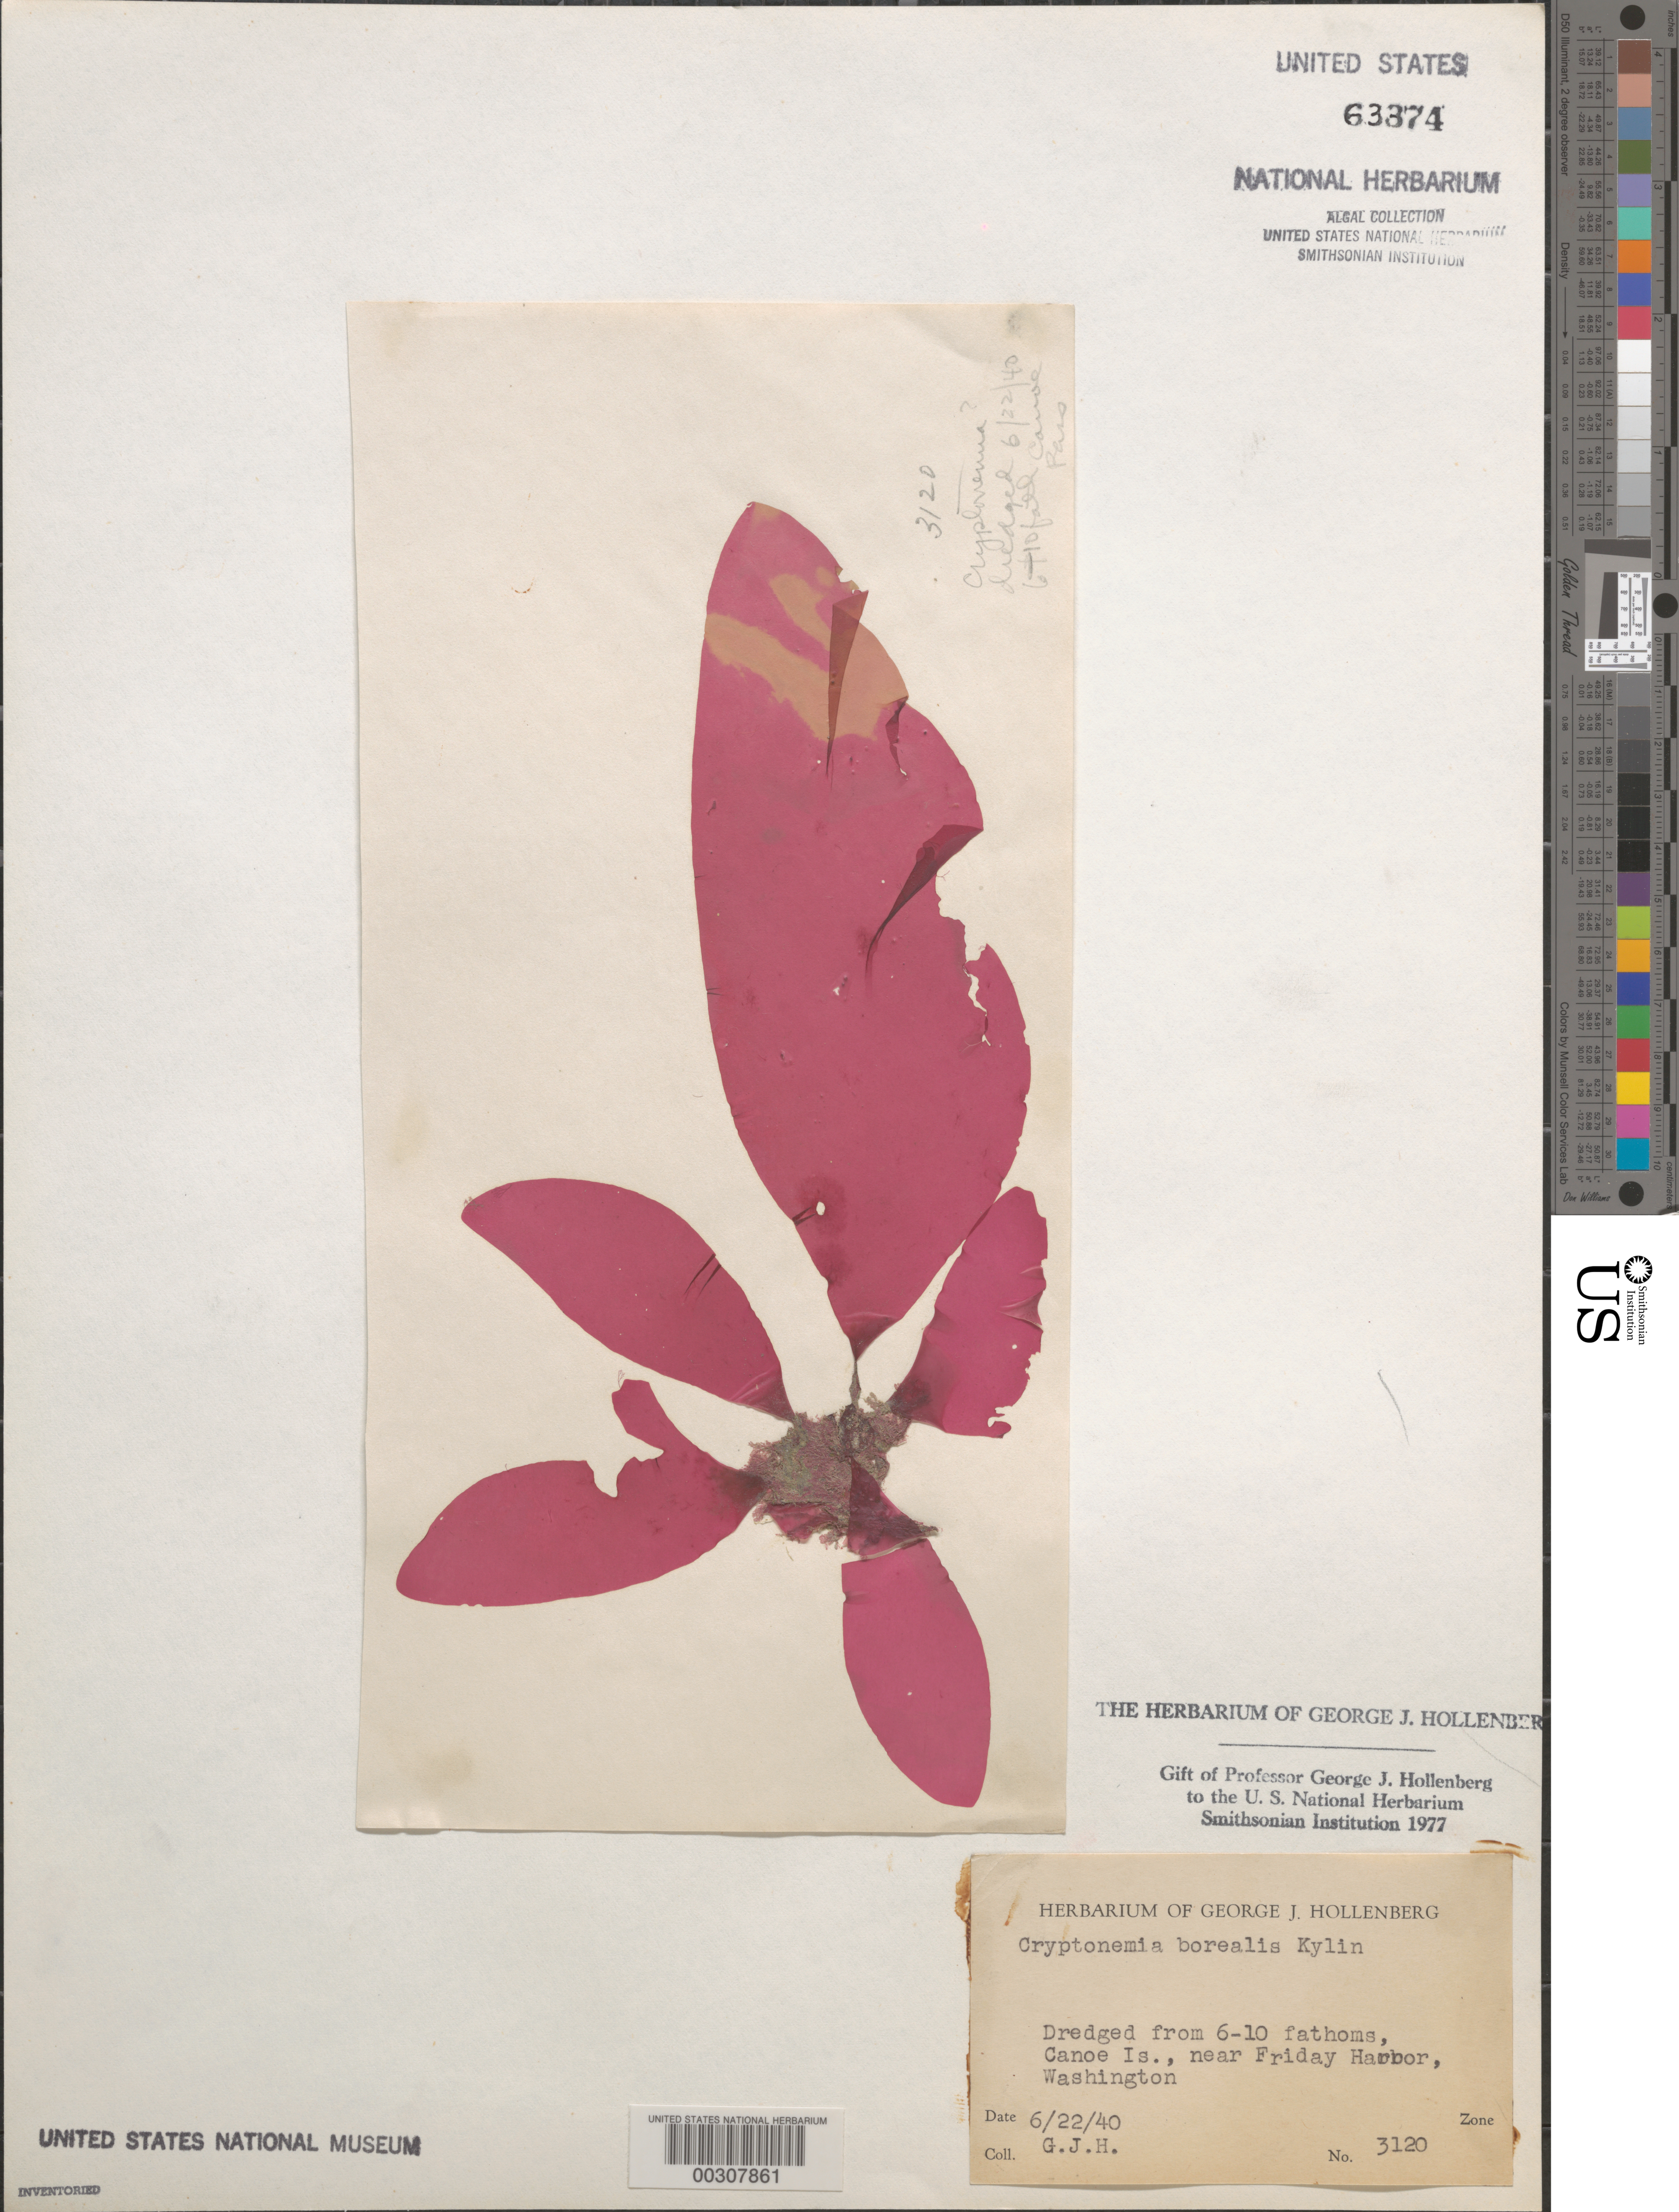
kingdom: Plantae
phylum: Rhodophyta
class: Florideophyceae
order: Halymeniales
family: Halymeniaceae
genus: Cryptonemia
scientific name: Cryptonemia borealis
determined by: Hollenberg, George J.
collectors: G. Hollenberg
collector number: GJH 3120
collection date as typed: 22 Jun 1940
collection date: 1940-06-22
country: United States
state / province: Washington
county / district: San Juan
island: Canoe Island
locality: Near Friday Harbor, San Juan Island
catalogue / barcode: US 63374